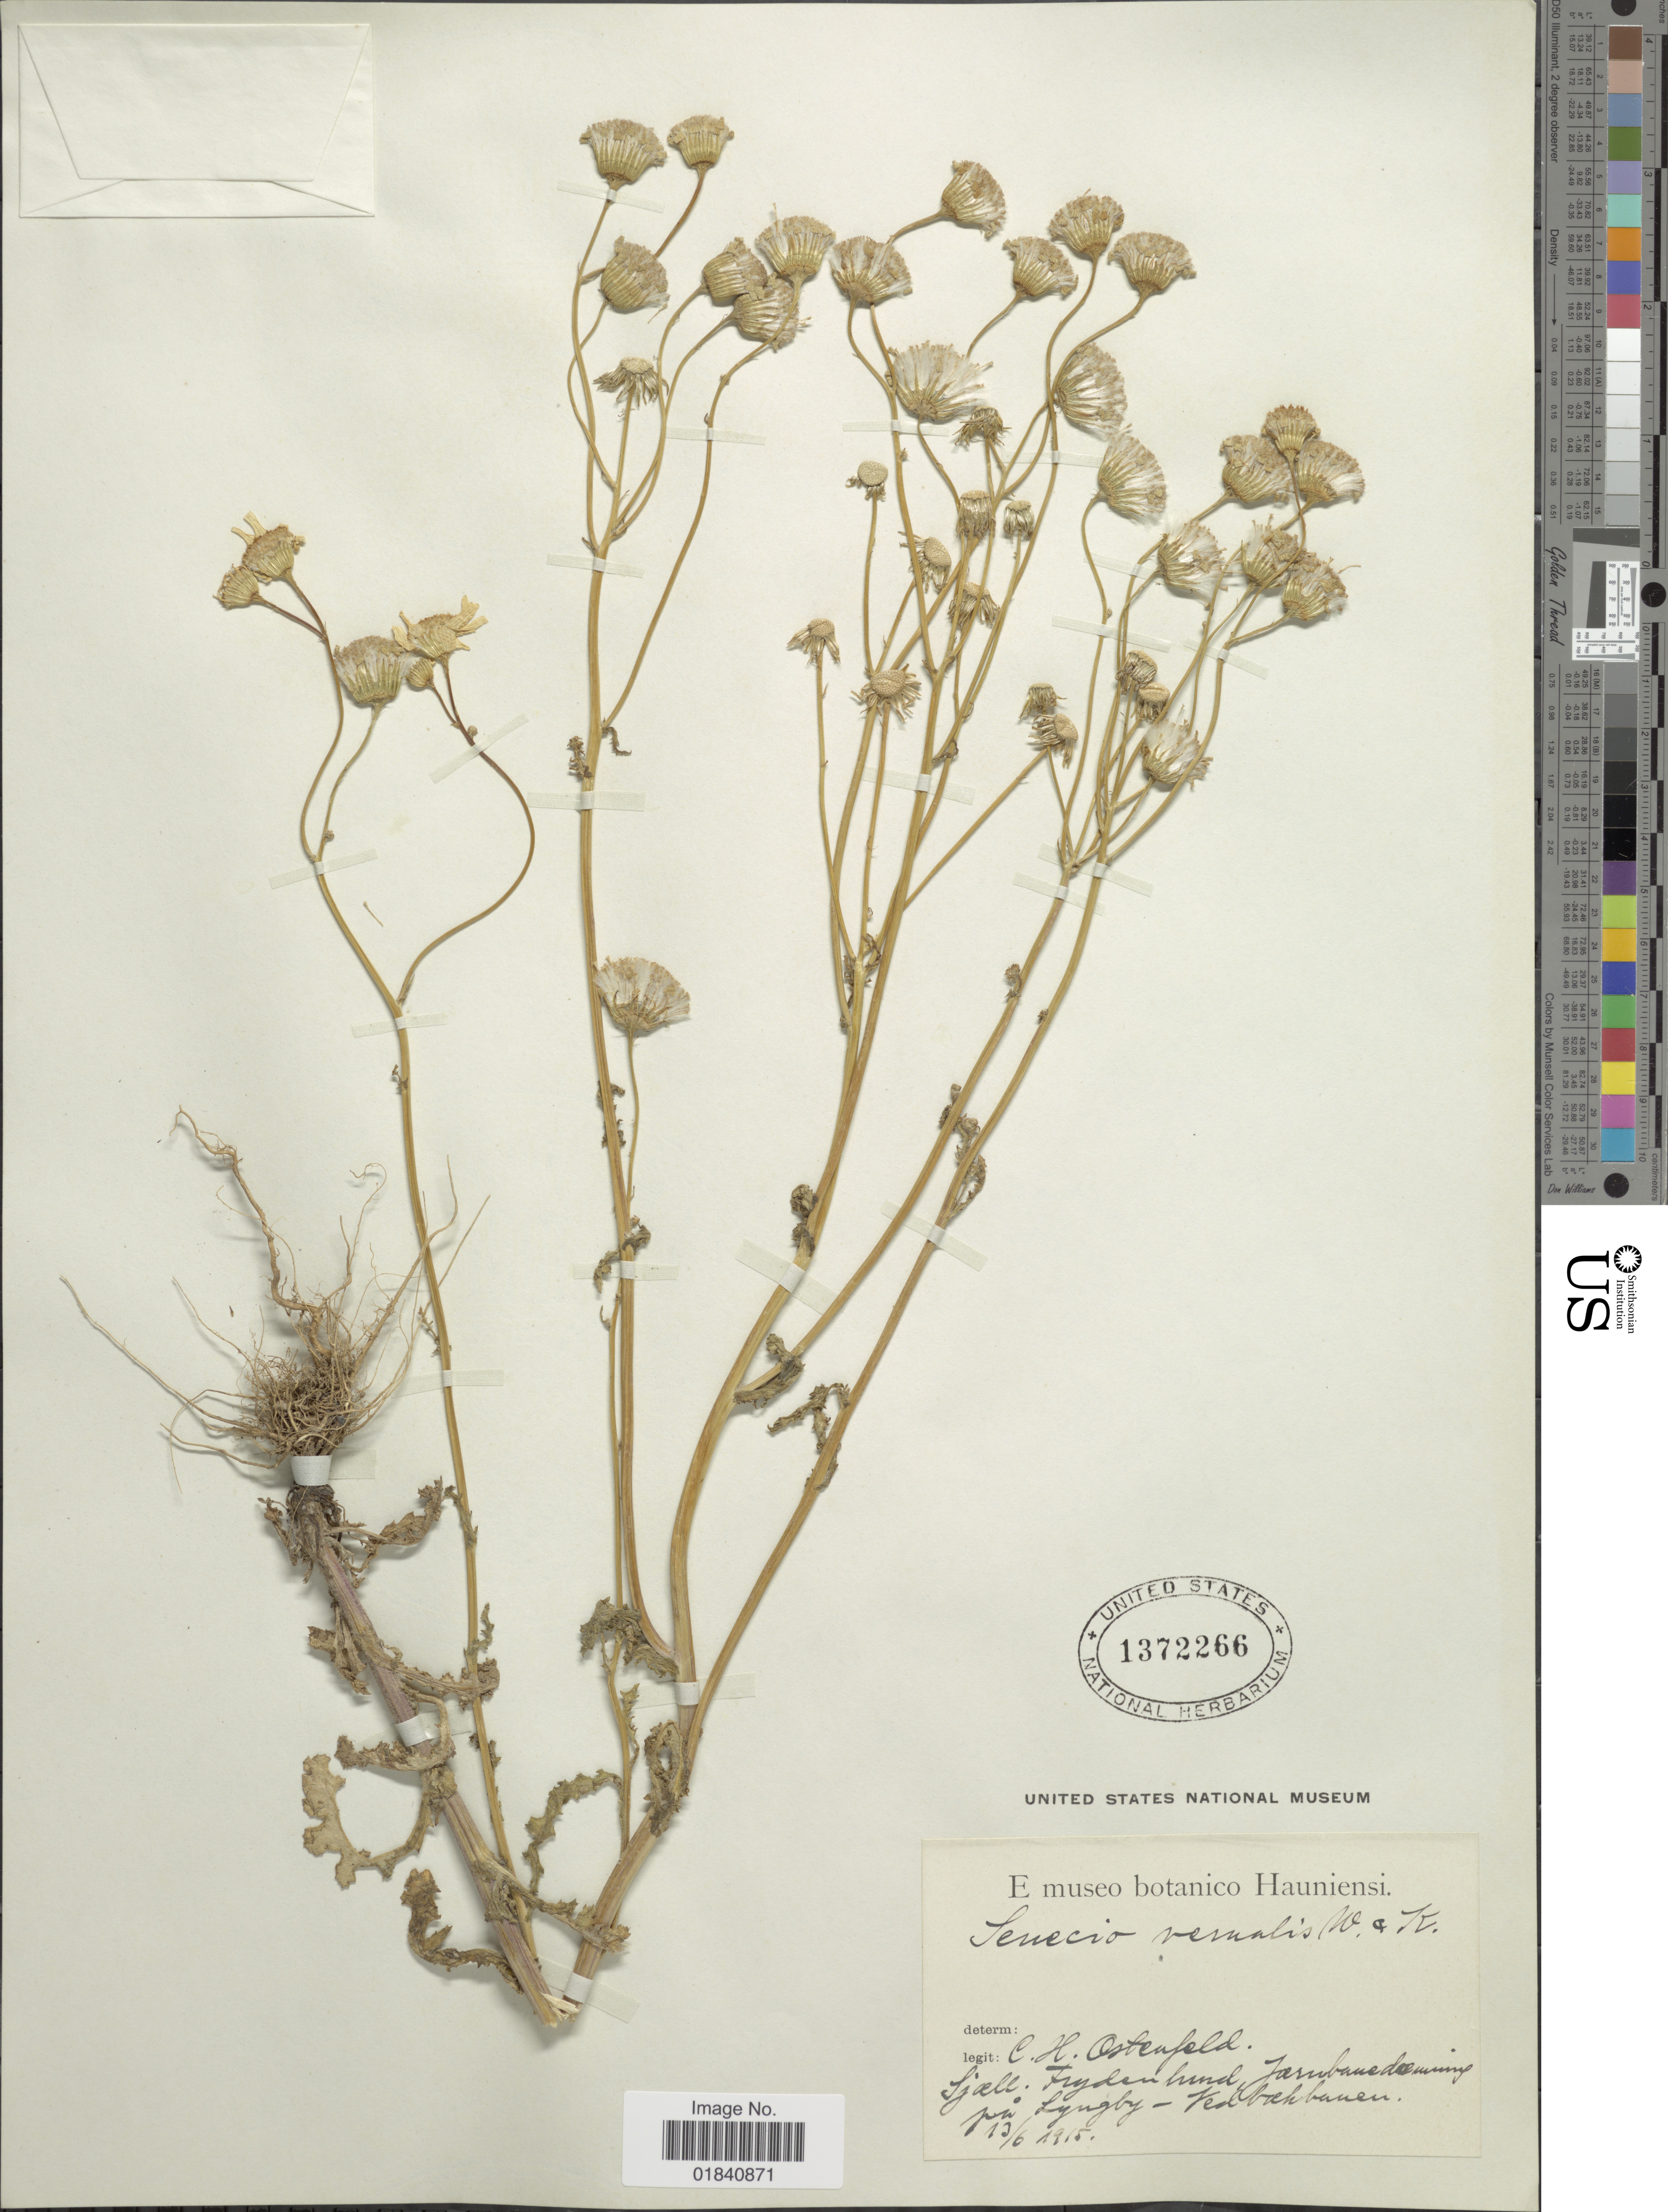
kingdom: Plantae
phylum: Tracheophyta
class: Magnoliopsida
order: Asterales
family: Asteraceae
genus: Senecio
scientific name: Senecio leucanthemifolius subsp. vernalis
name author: (Waldst. & Kit.) Greuter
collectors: C. Ostenfeld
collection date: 1915-06-13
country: Denmark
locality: Sjaell. Frydenlund, Jarewbanedoeming pa Lyngby - Nedboekbanen [interpreted]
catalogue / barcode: US 1372266